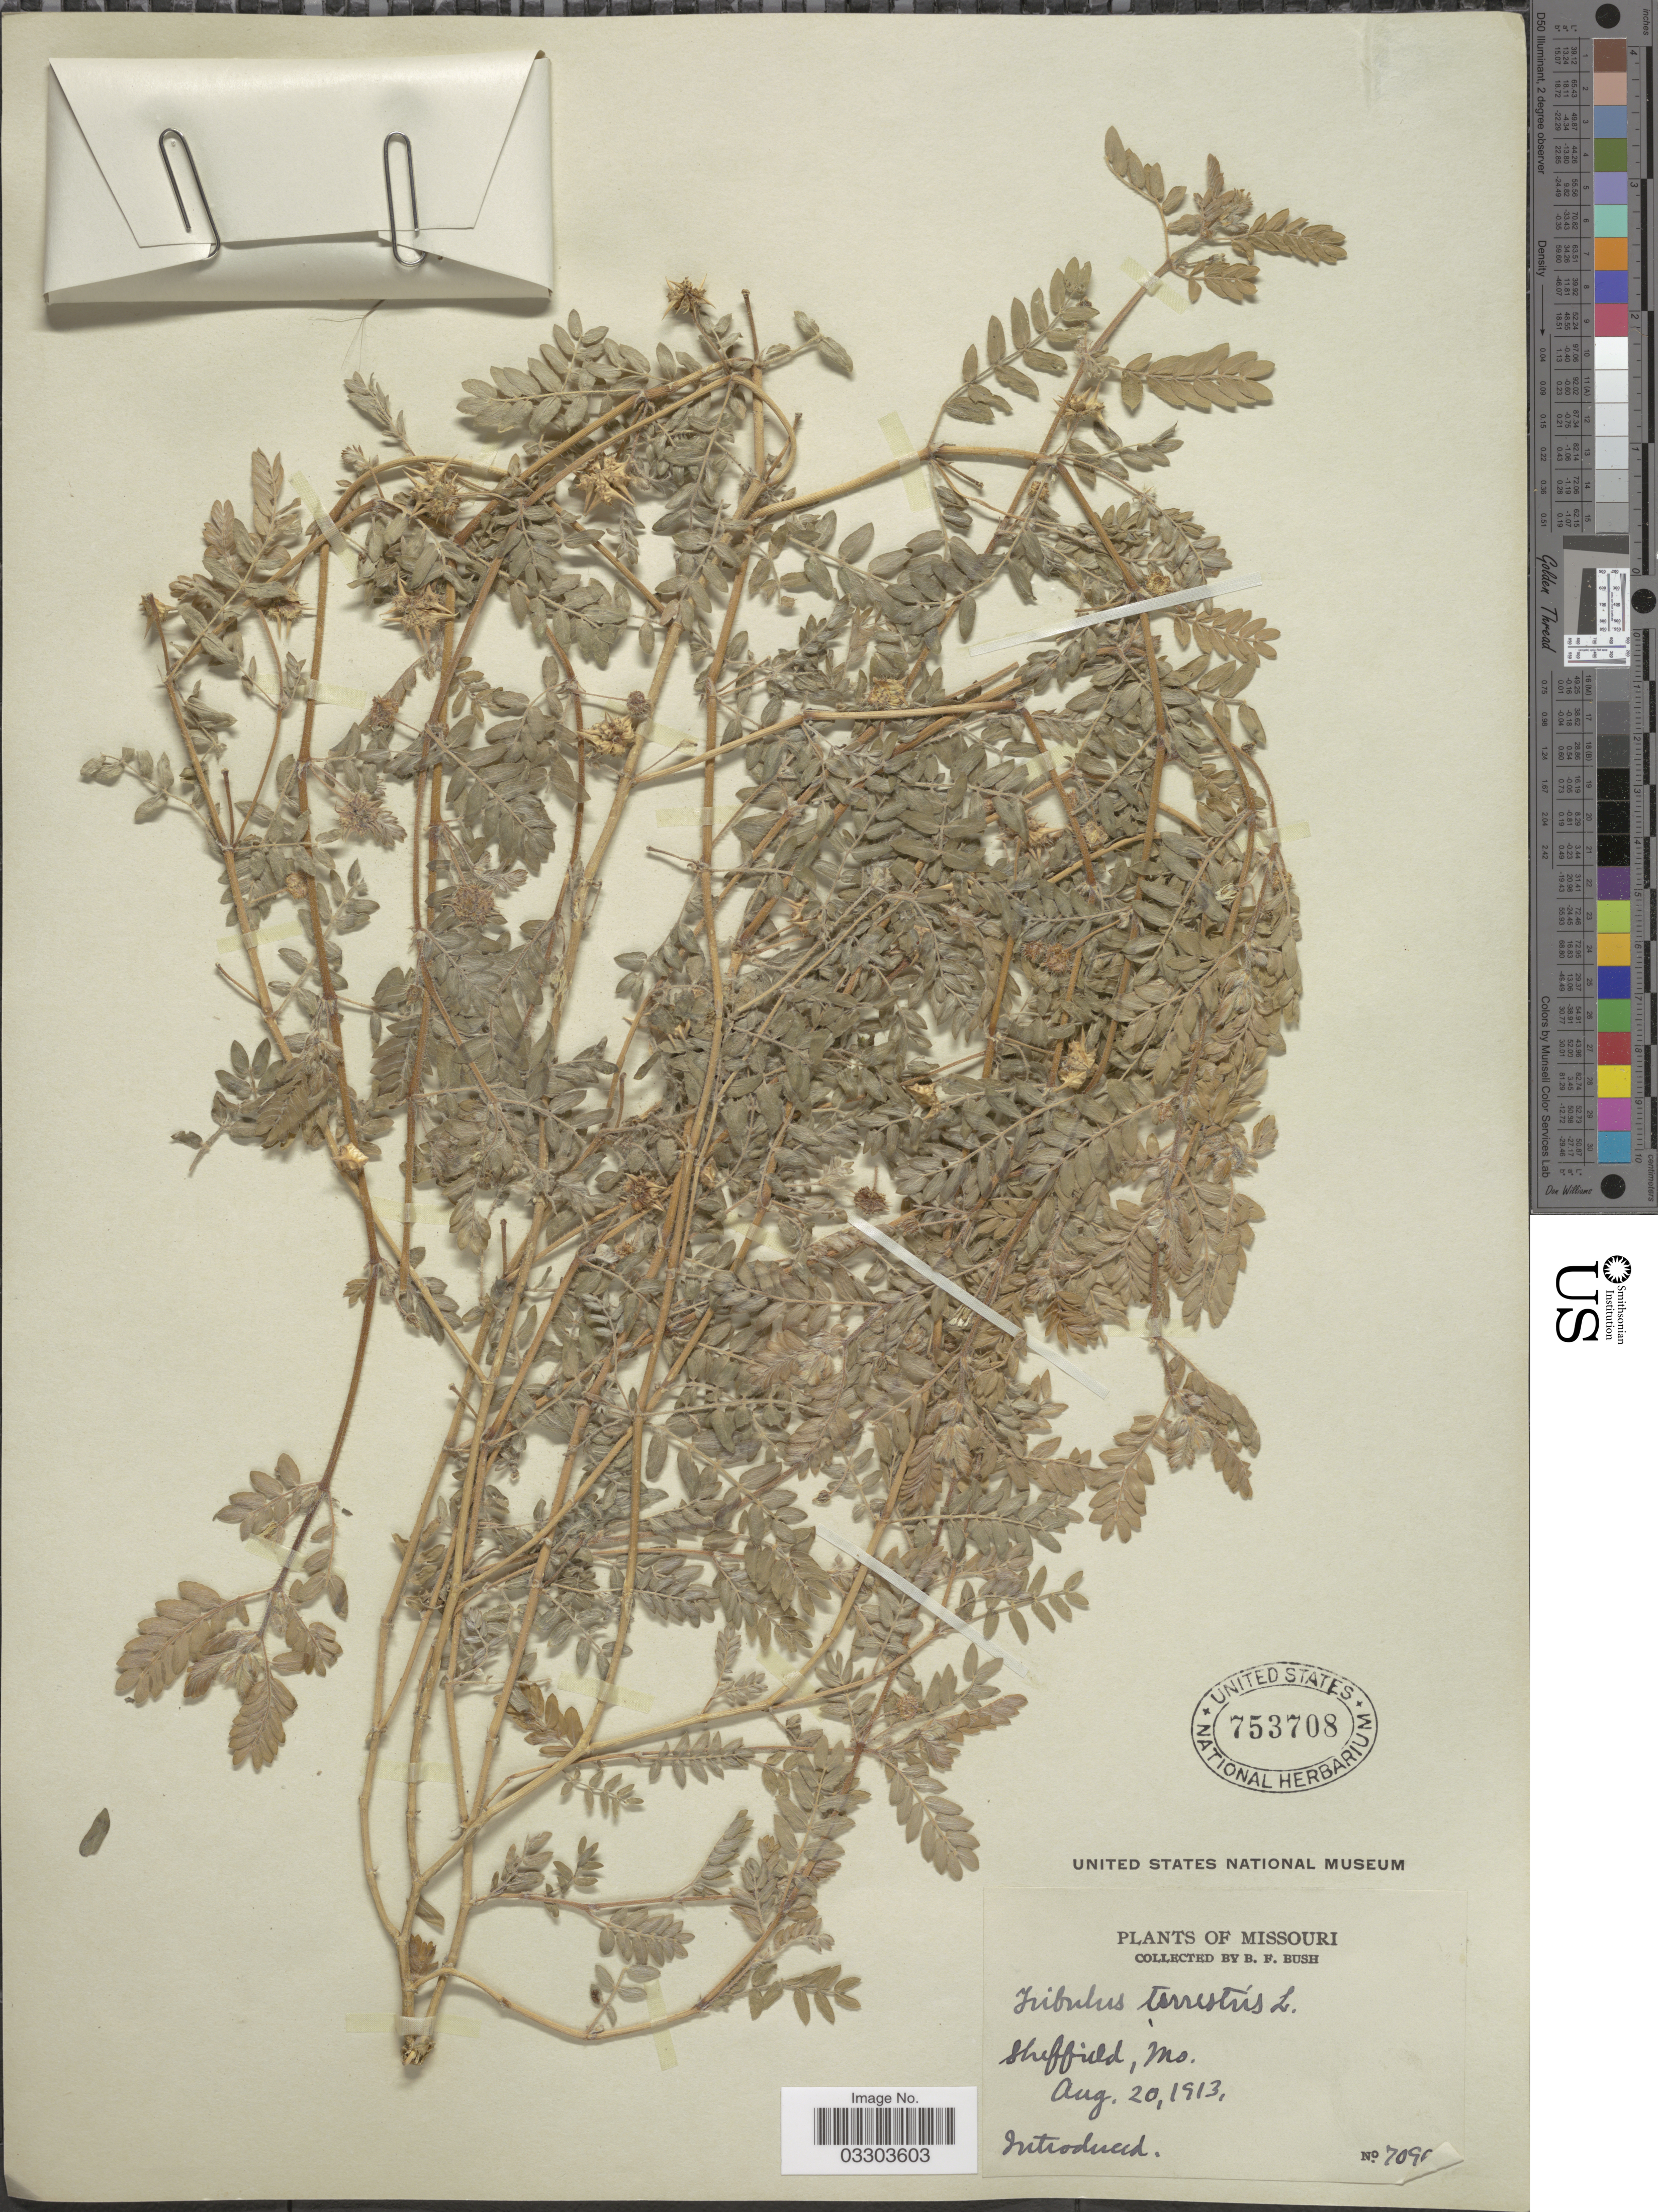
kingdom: Plantae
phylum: Tracheophyta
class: Magnoliopsida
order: Zygophyllales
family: Zygophyllaceae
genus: Tribulus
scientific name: Tribulus terrestris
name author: L.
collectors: B. F. Bush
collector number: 709!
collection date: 1913-08-20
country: United States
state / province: Missouri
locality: Sheffield, Mo.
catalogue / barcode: US 753708